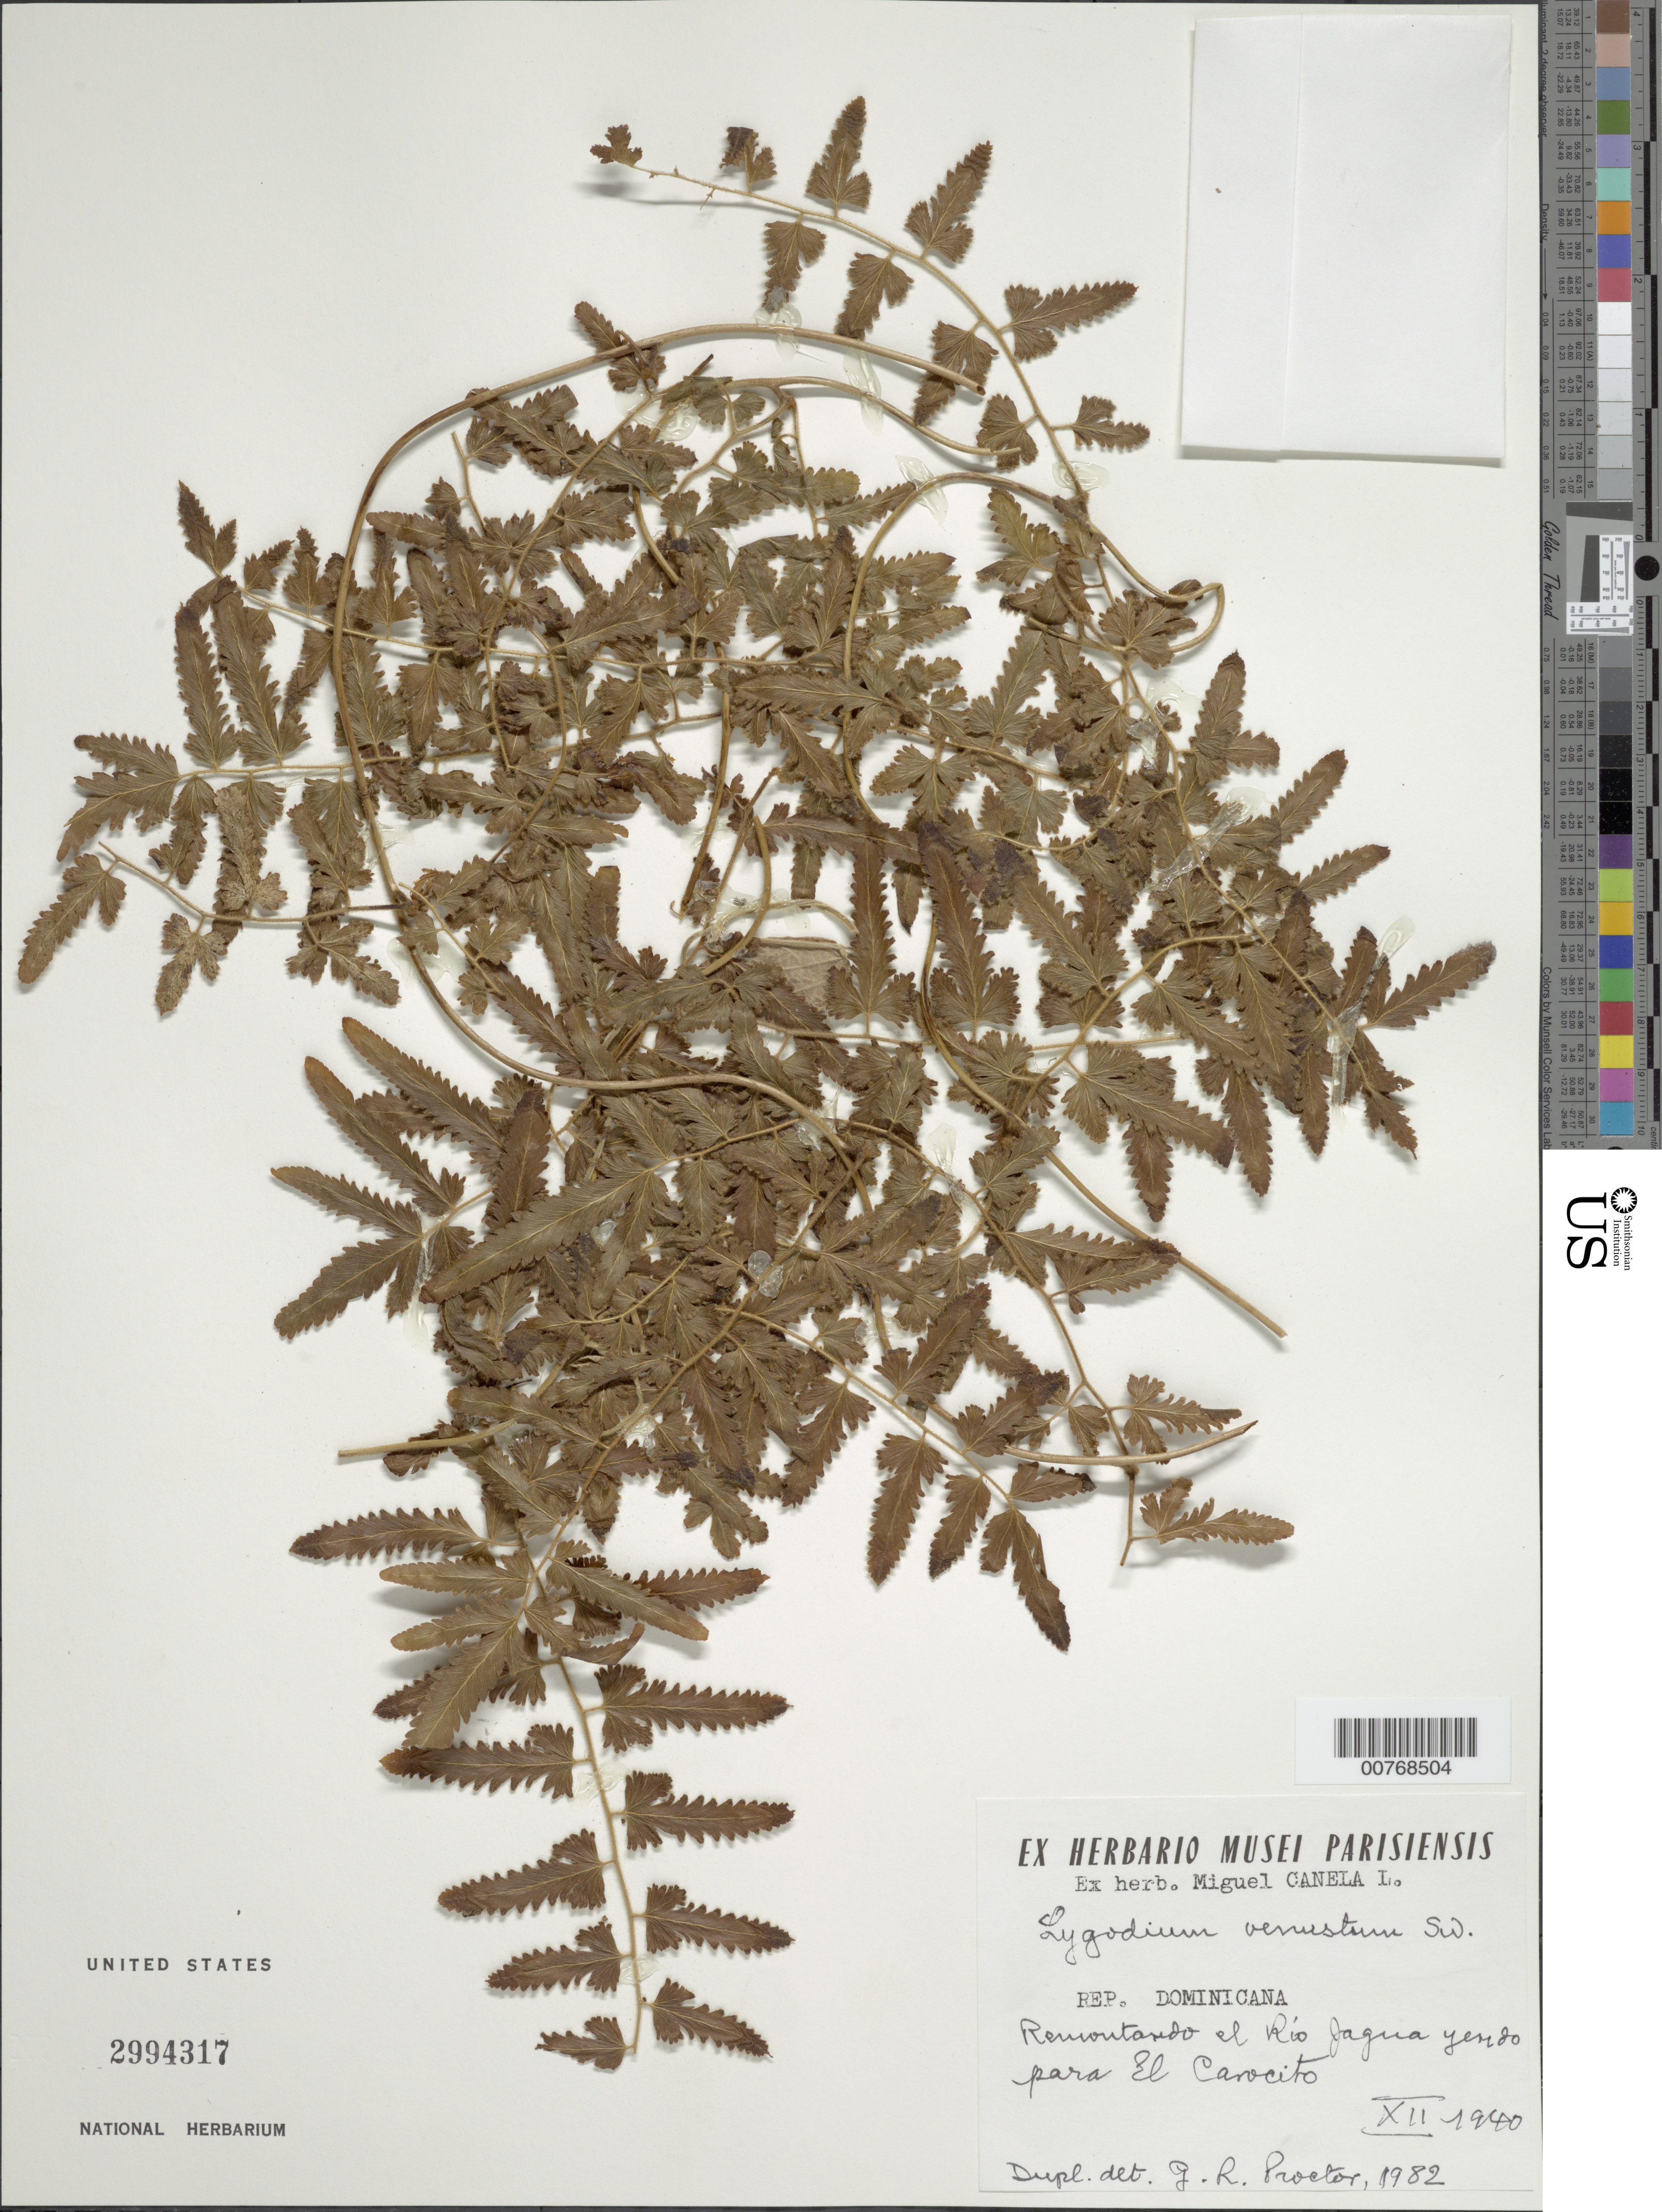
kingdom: Plantae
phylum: Tracheophyta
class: Polypodiopsida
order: Schizaeales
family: Lygodiaceae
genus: Lygodium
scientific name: Lygodium venustum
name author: Sw.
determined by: Proctor, G. R.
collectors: M. Canela Lazaro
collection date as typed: Dec 1940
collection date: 1940-12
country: Dominican Republic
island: Hispaniola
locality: Remontando el Rio Jagua yendo para El Carocito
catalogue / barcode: US 2994317